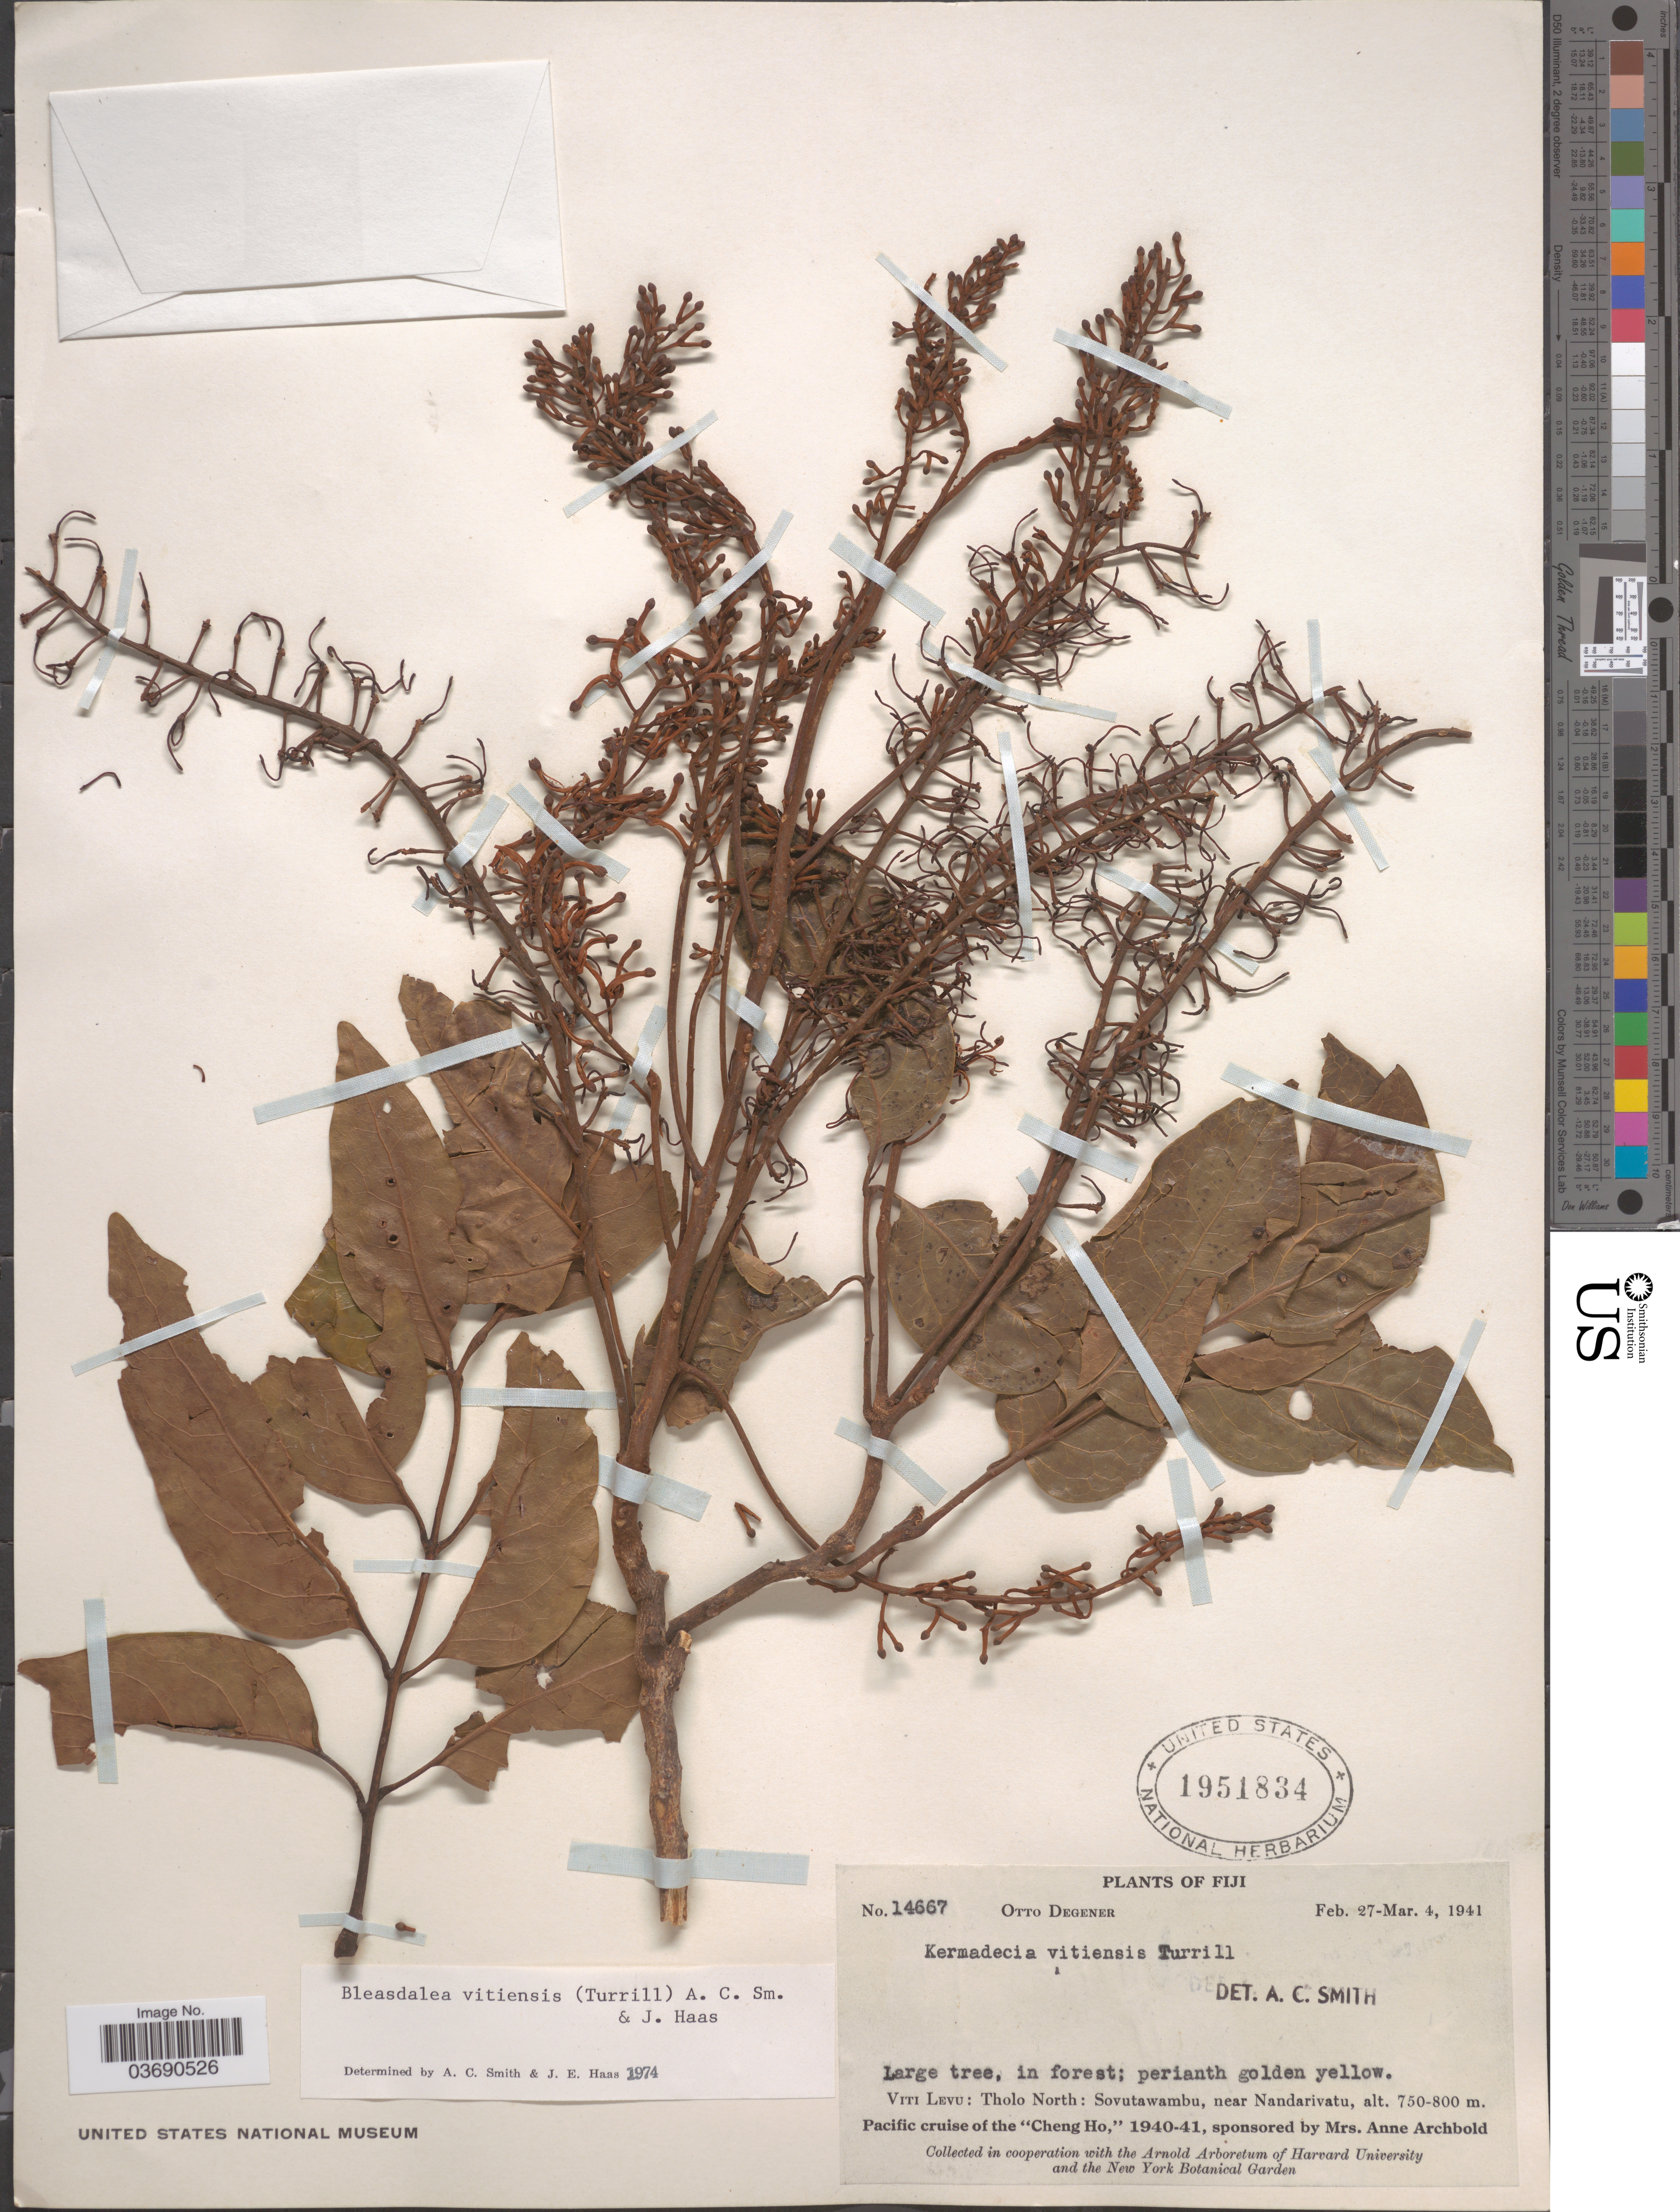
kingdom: Plantae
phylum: Tracheophyta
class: Magnoliopsida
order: Proteales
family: Proteaceae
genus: Turrillia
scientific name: Turrillia vitiensis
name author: (Turill) A.C. Sm.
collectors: O. Degener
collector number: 14667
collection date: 1941-02-27/1941-03-04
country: Fiji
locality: Viti Levu: Tholo North: Sovutawambu, near Nandarivatu.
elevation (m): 750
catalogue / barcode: US 1951834